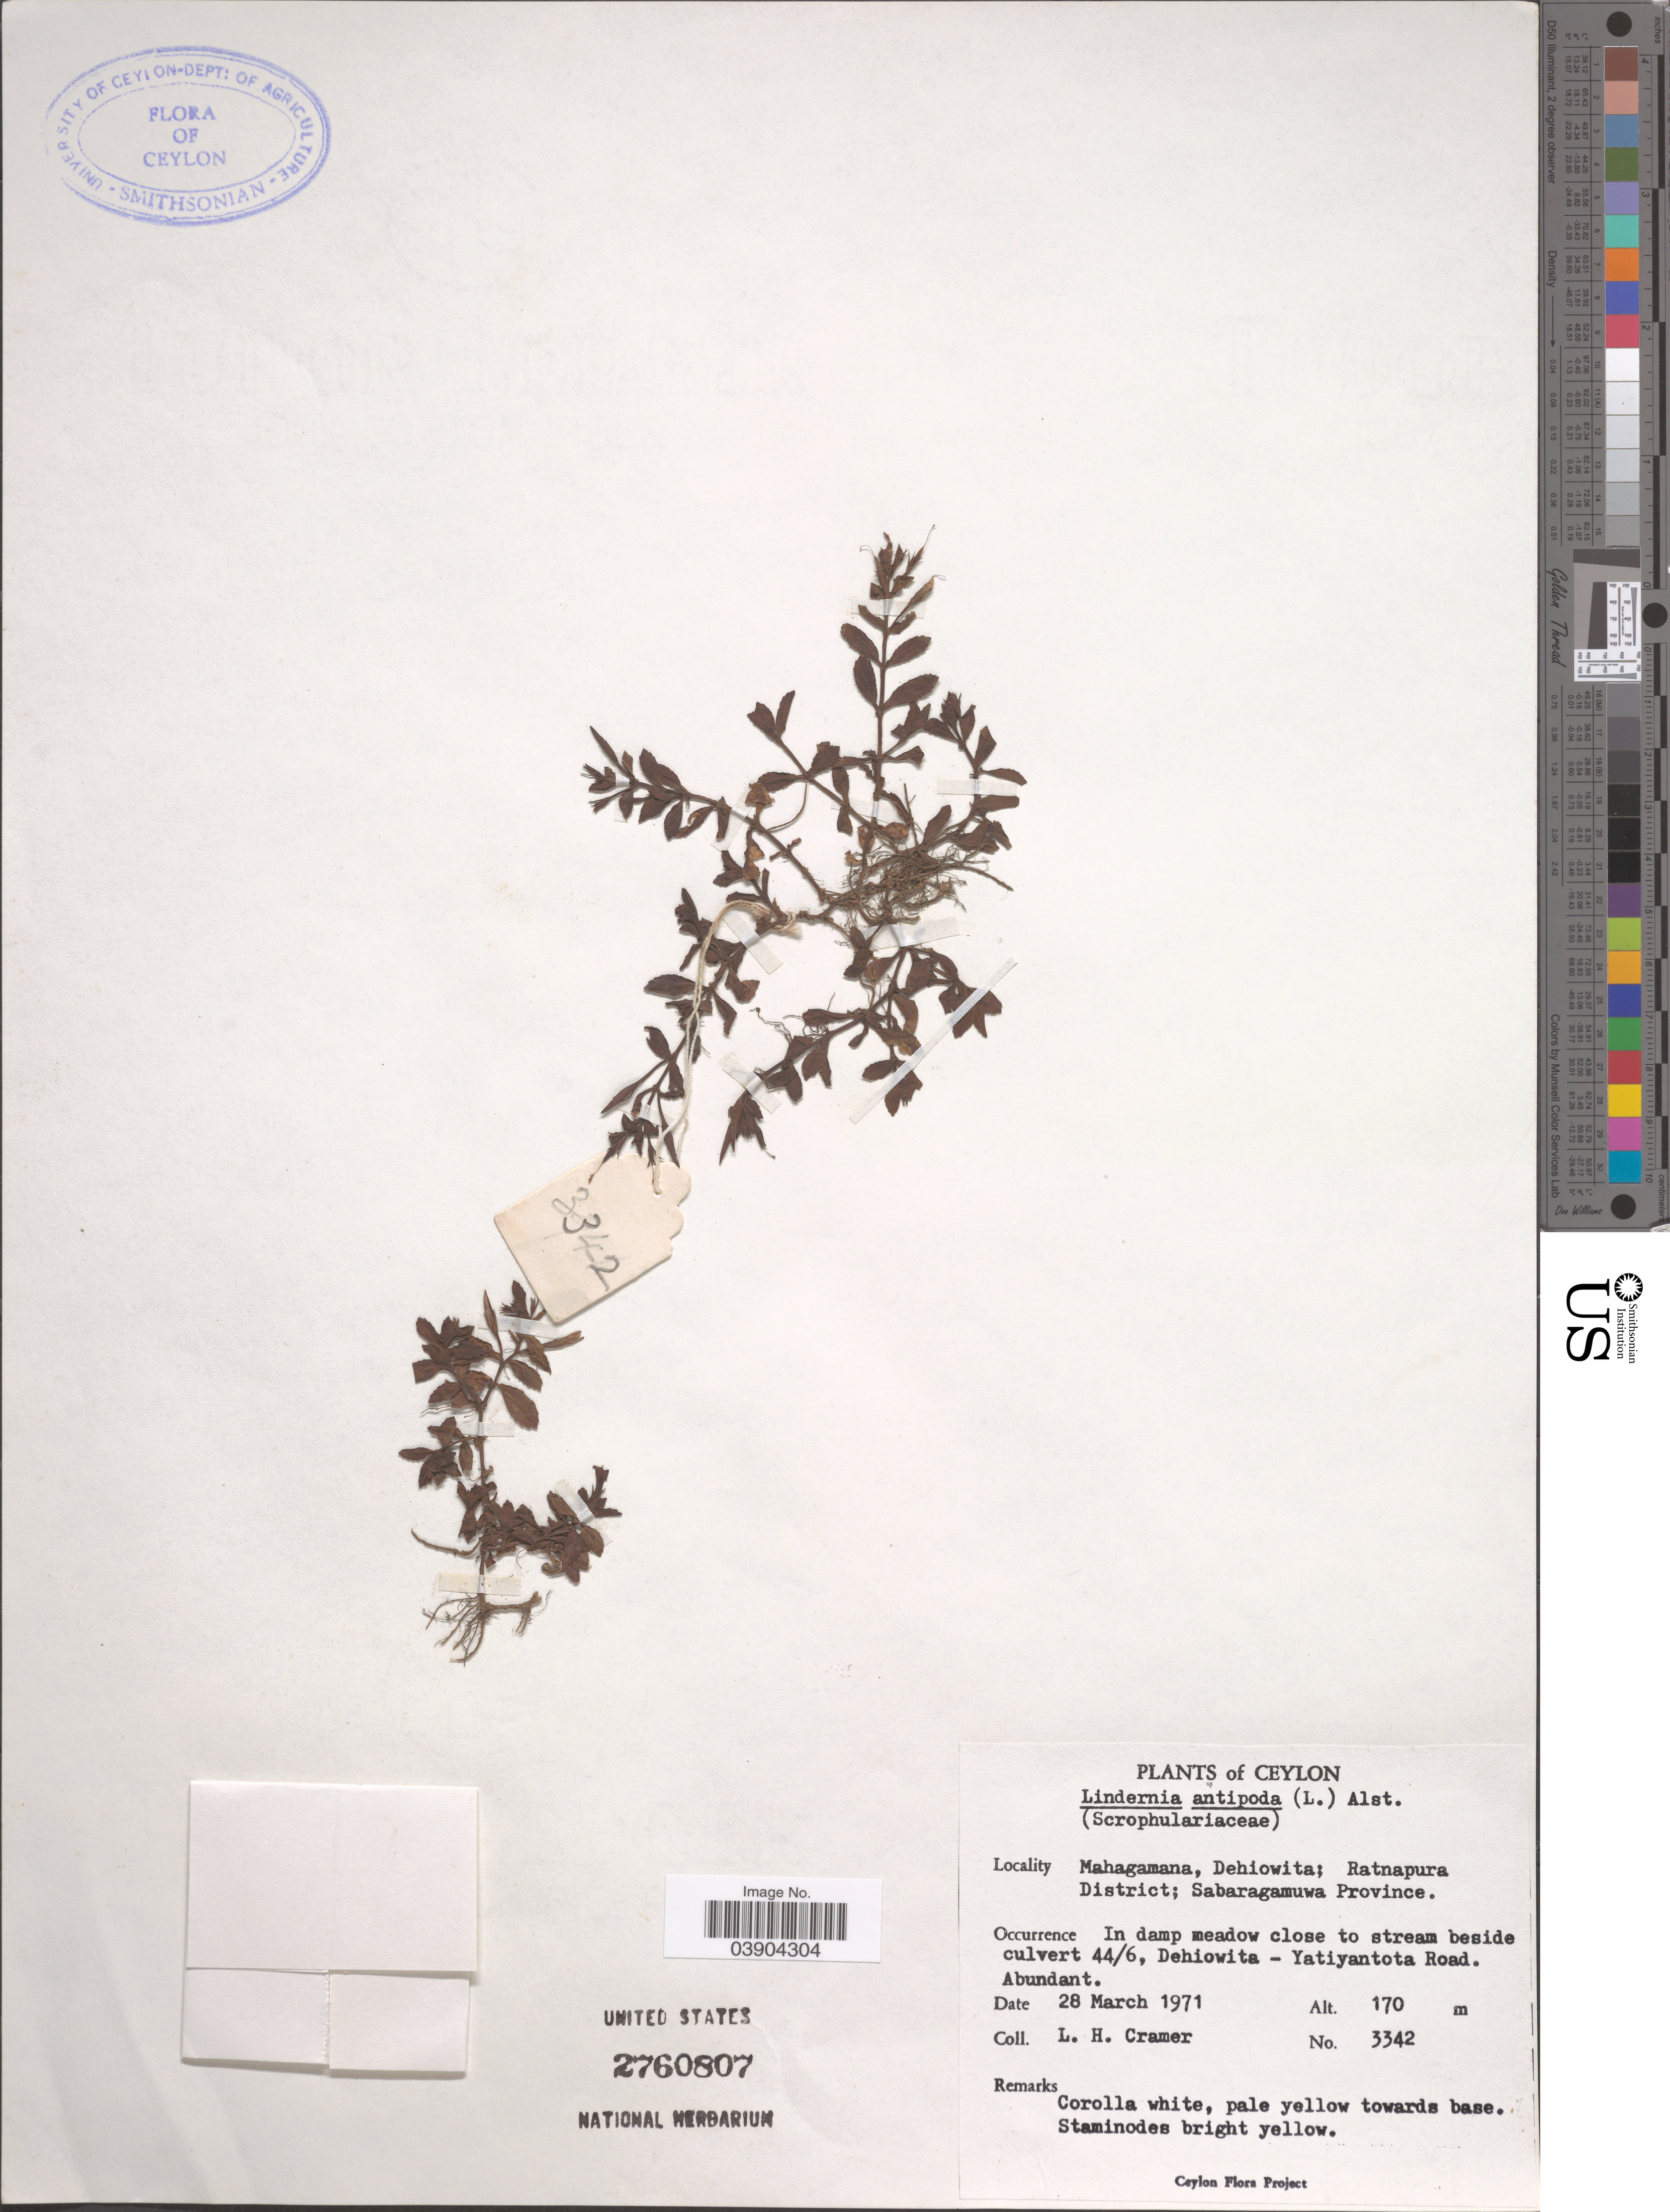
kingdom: Plantae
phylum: Tracheophyta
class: Magnoliopsida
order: Lamiales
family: Linderniaceae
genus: Lindernia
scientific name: Lindernia antipoda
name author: (L.) Alston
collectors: L. H. Cramer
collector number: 3342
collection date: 1971-03-28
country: Sri Lanka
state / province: Sabaragamuwa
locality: Ceylon. Mahagamana, Dehiowita; Ratnapura District. In damp meadow close to stream beside culvert 44/6, Dehiowita-Yatiyantota Road.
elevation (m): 170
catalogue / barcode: US 2760807